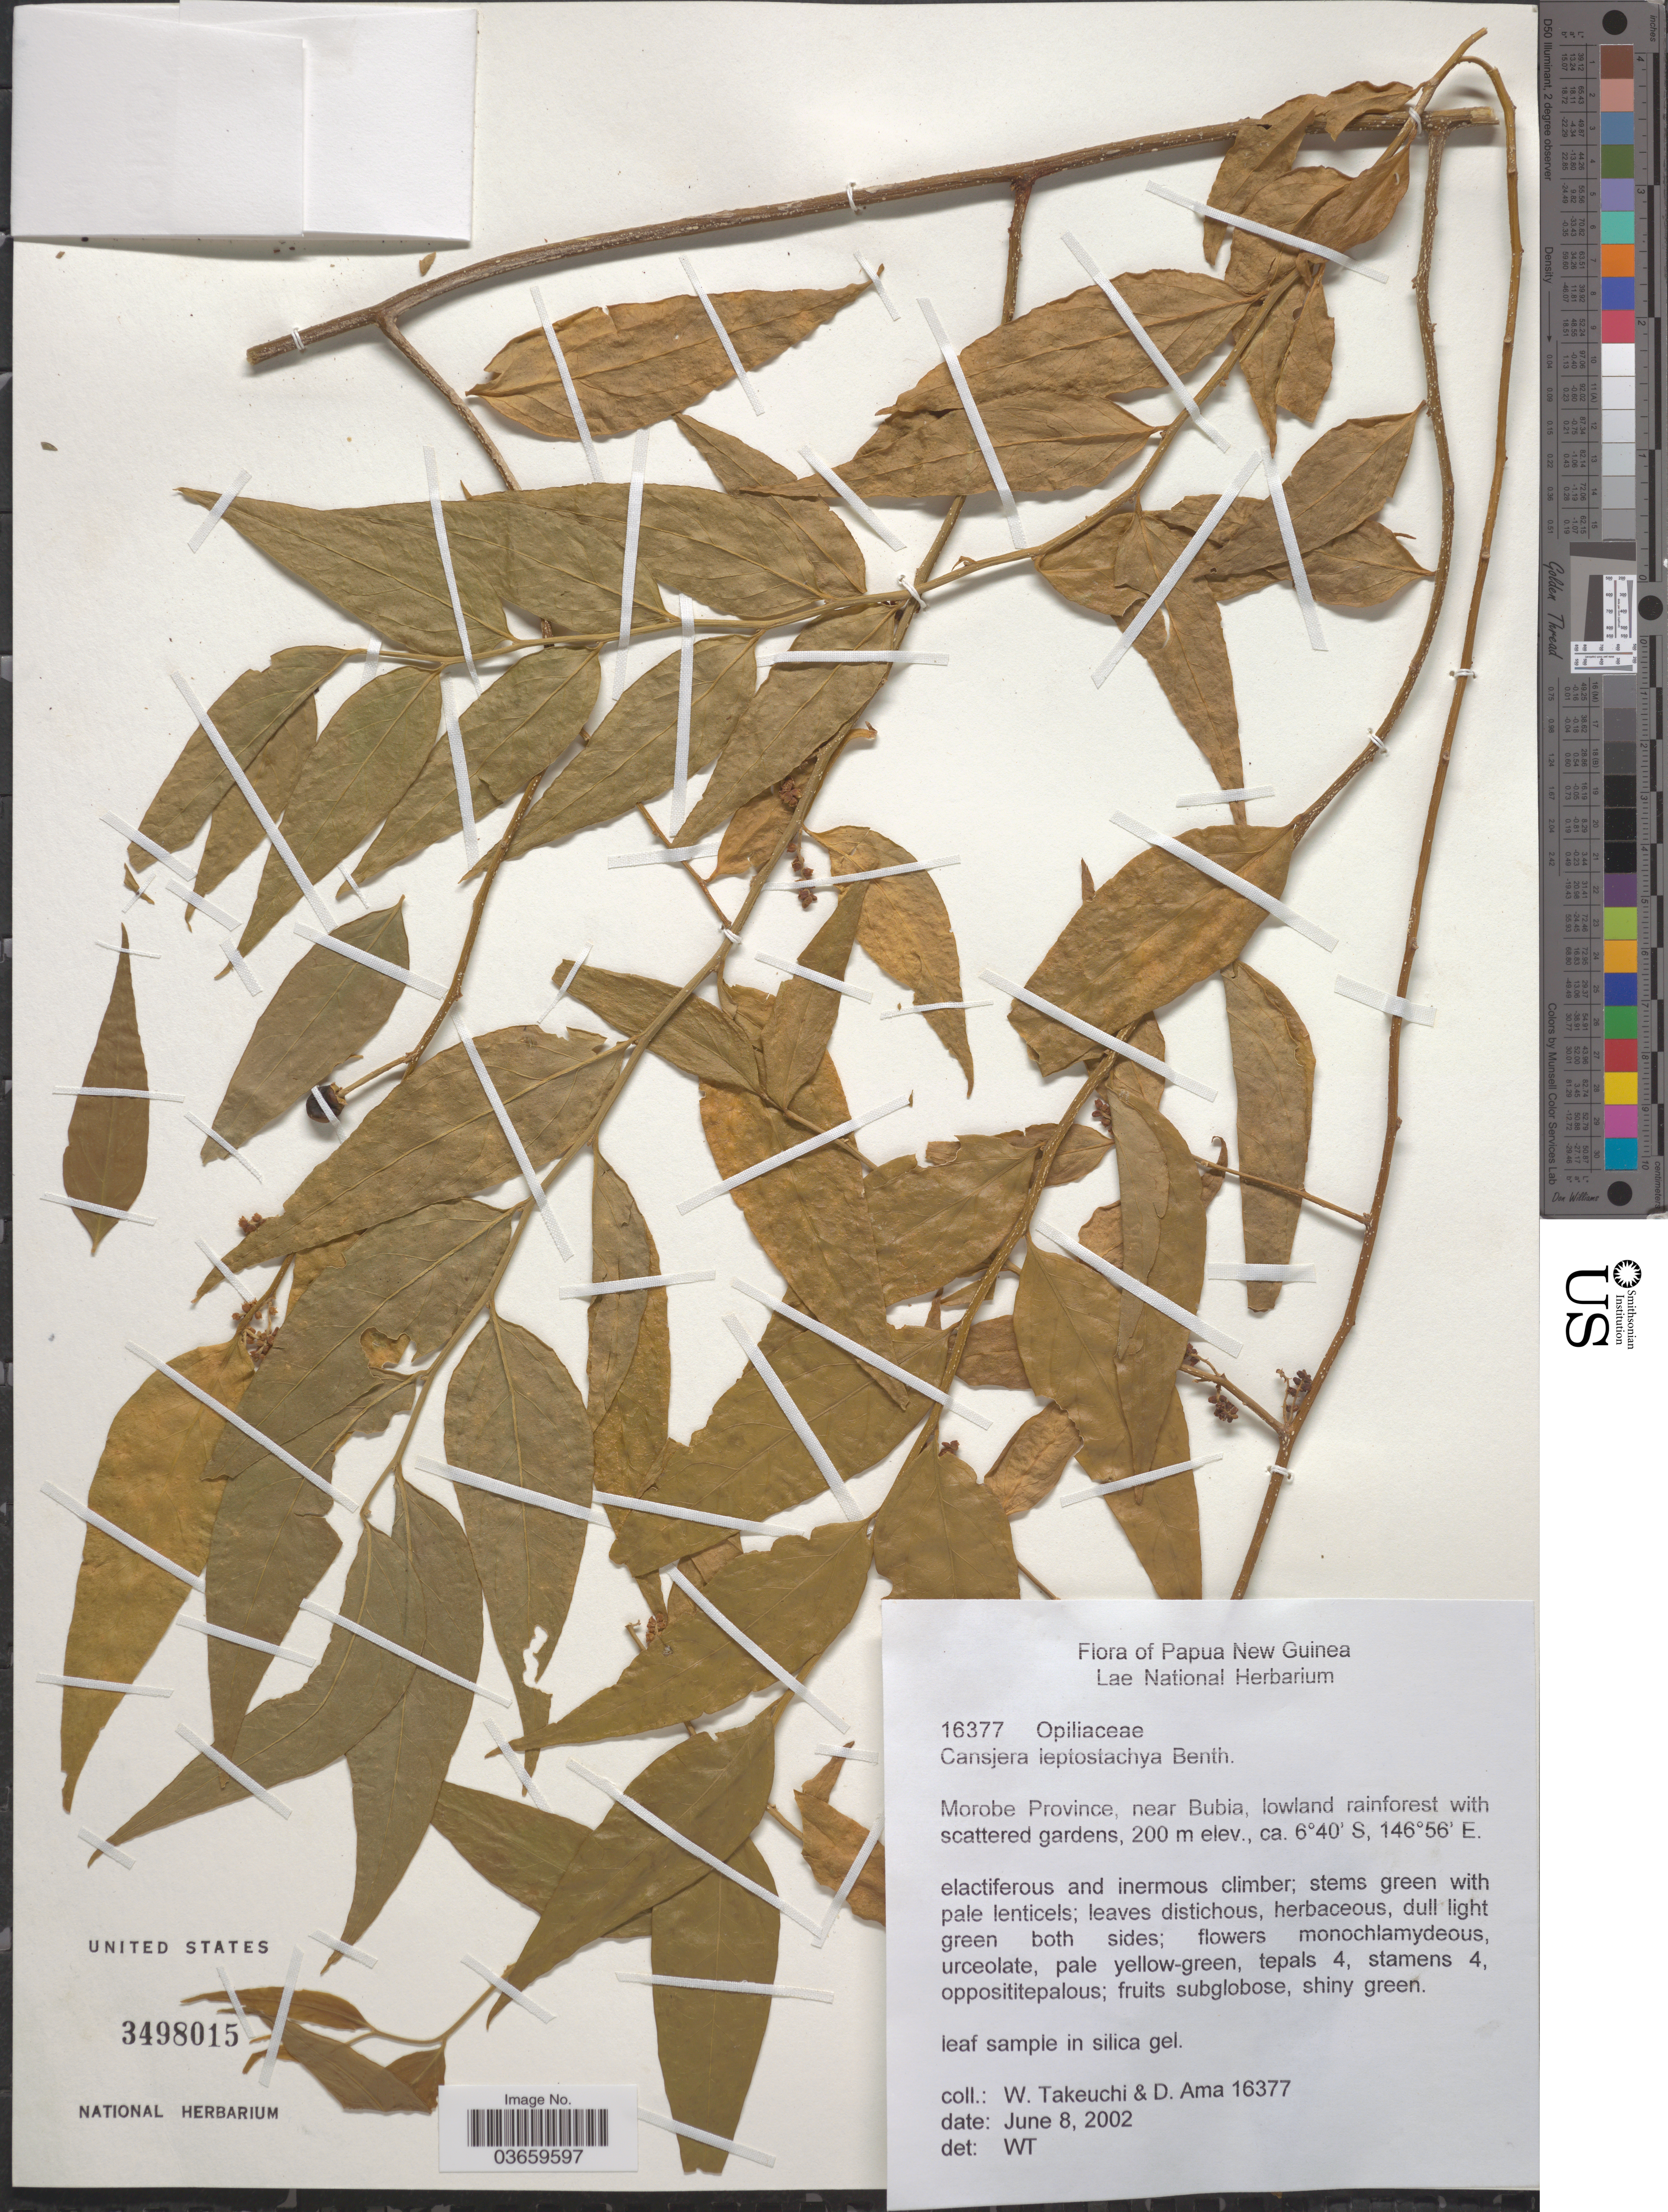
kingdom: Plantae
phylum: Tracheophyta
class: Magnoliopsida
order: Santalales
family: Opiliaceae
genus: Cansjera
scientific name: Cansjera leptostachya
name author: Benth.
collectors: W. Takeuchi & D. Ama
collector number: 16377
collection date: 2002-06-08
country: Papua New Guinea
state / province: Morobe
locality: Near Bubia.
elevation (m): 200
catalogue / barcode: US 3498015